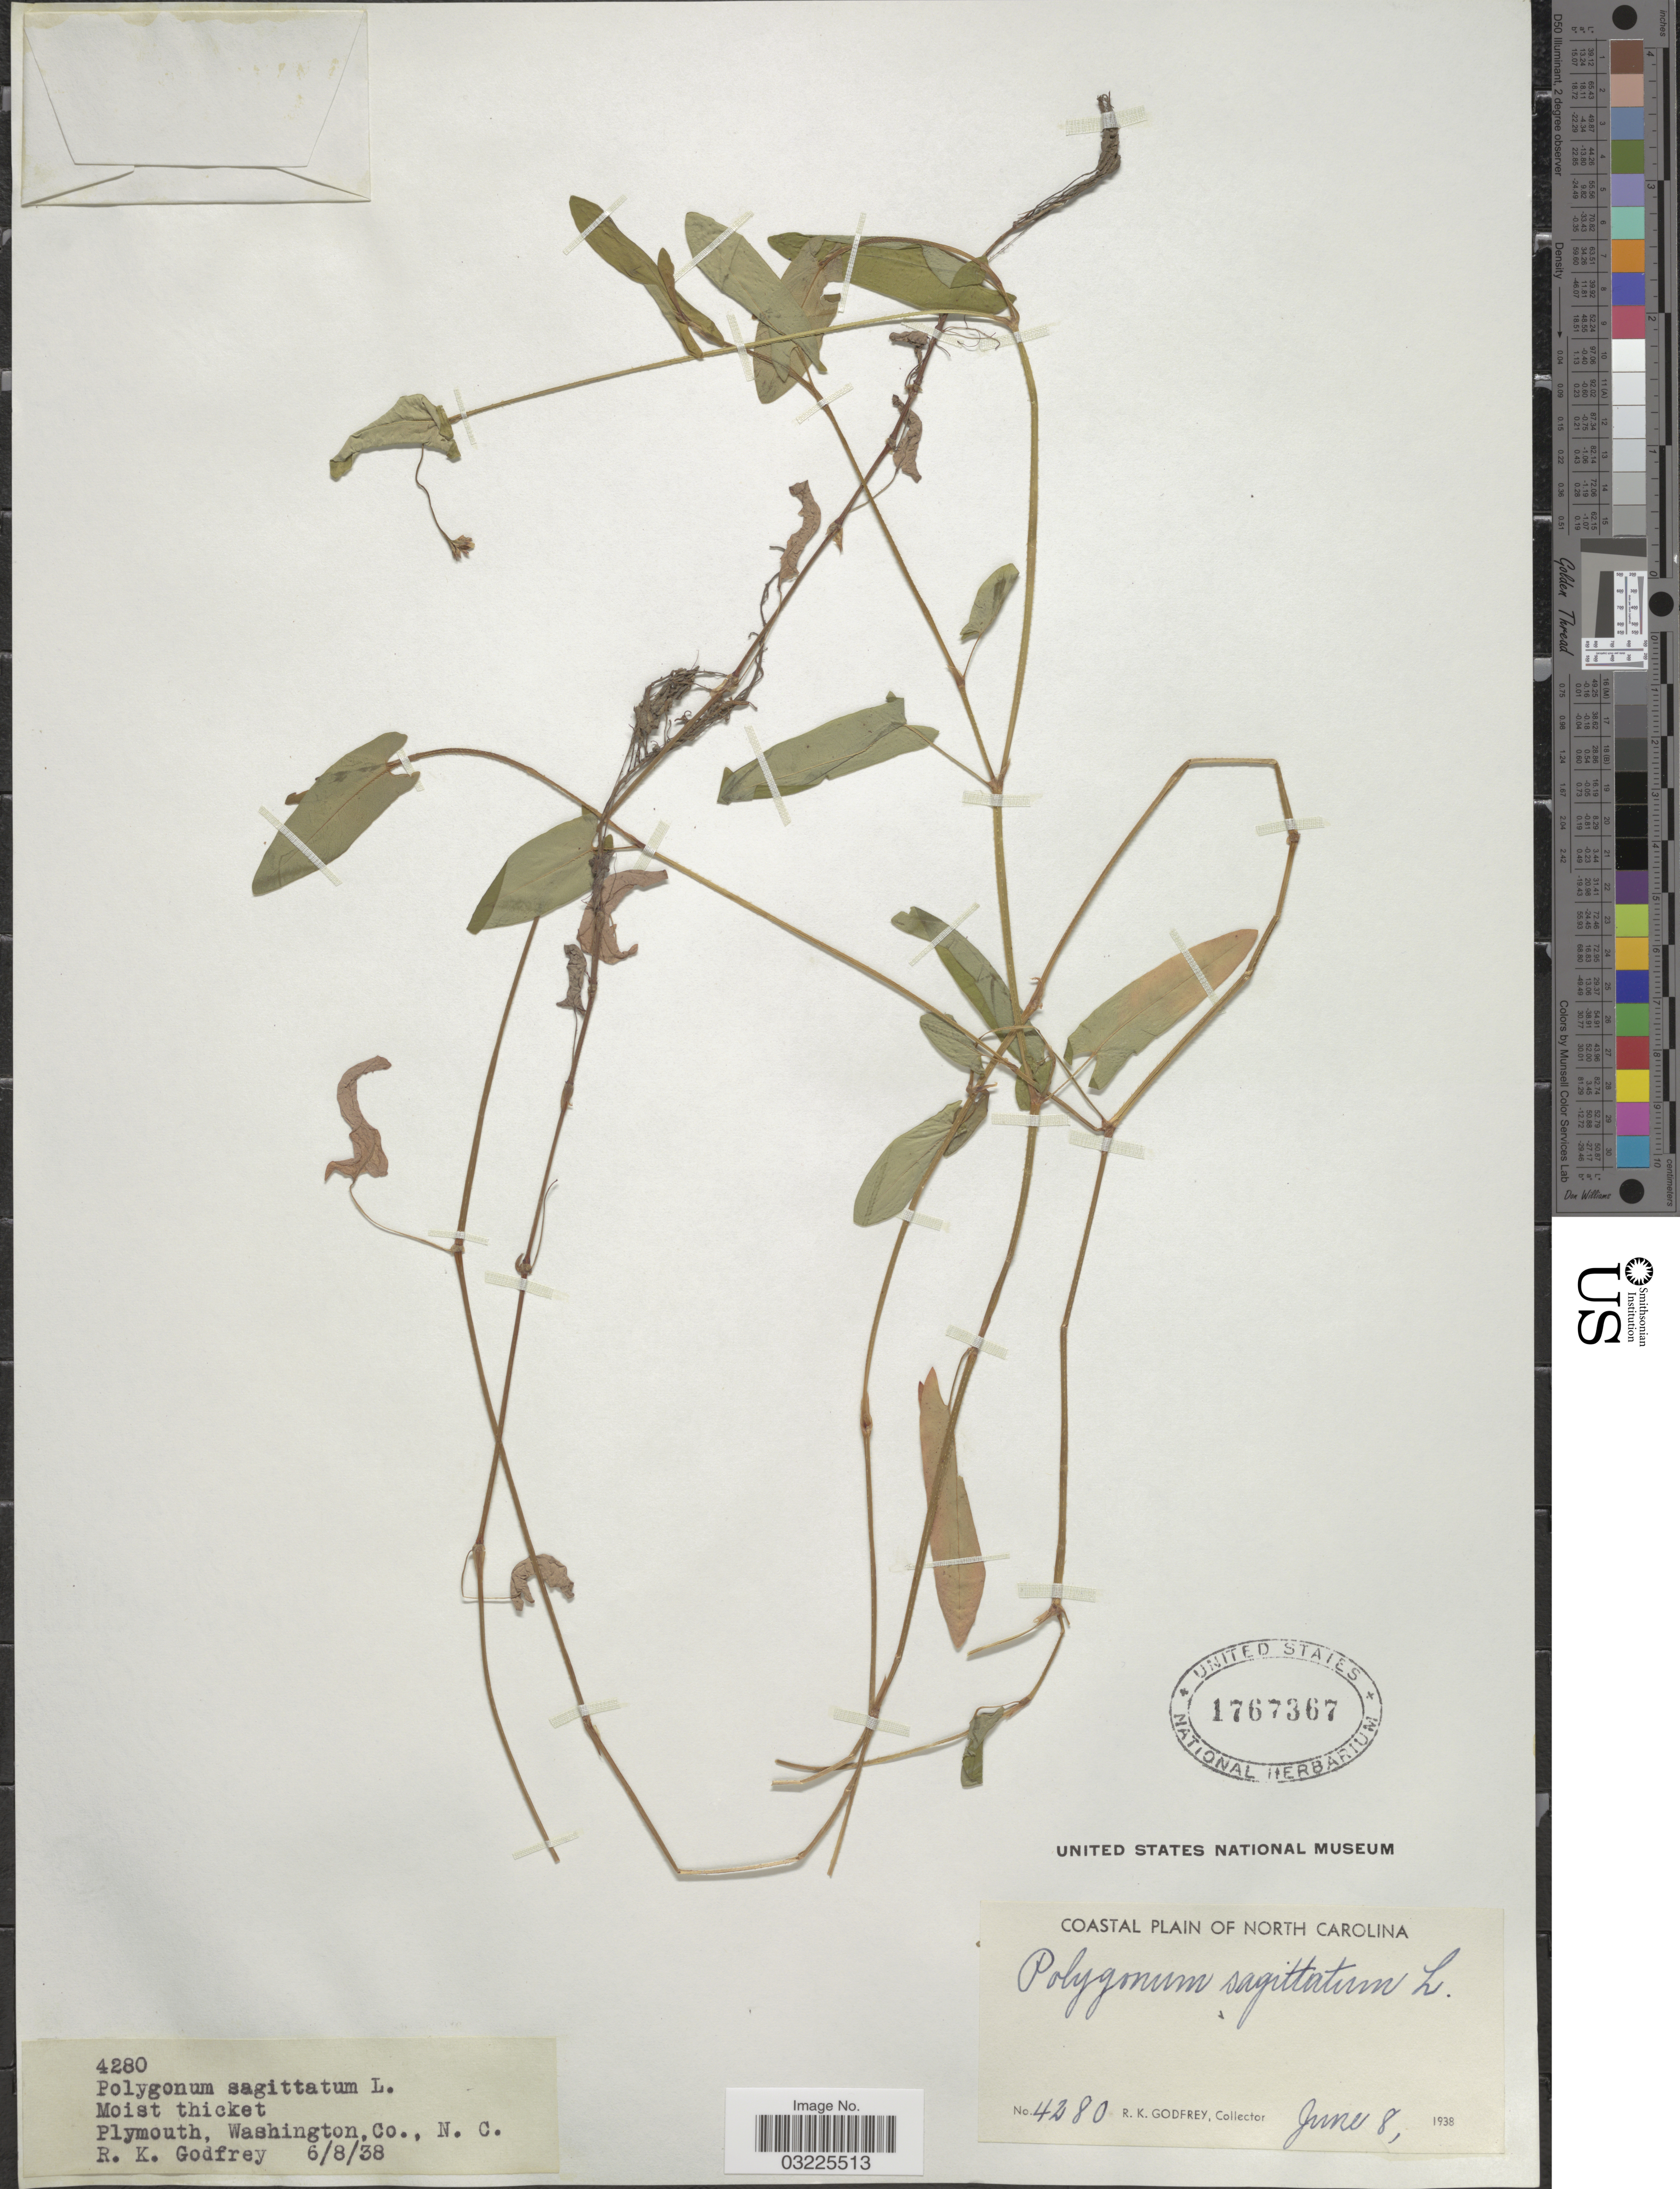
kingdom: Plantae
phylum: Tracheophyta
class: Magnoliopsida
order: Caryophyllales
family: Polygonaceae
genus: Persicaria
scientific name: Persicaria sagittata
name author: (L.) H. Gross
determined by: Atha, D. E.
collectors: R. K. Godfrey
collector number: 4280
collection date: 1938-06-08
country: United States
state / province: North Carolina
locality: Coastal Plain of North Carolina. Plymouth, Washington Co.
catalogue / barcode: US 1767367